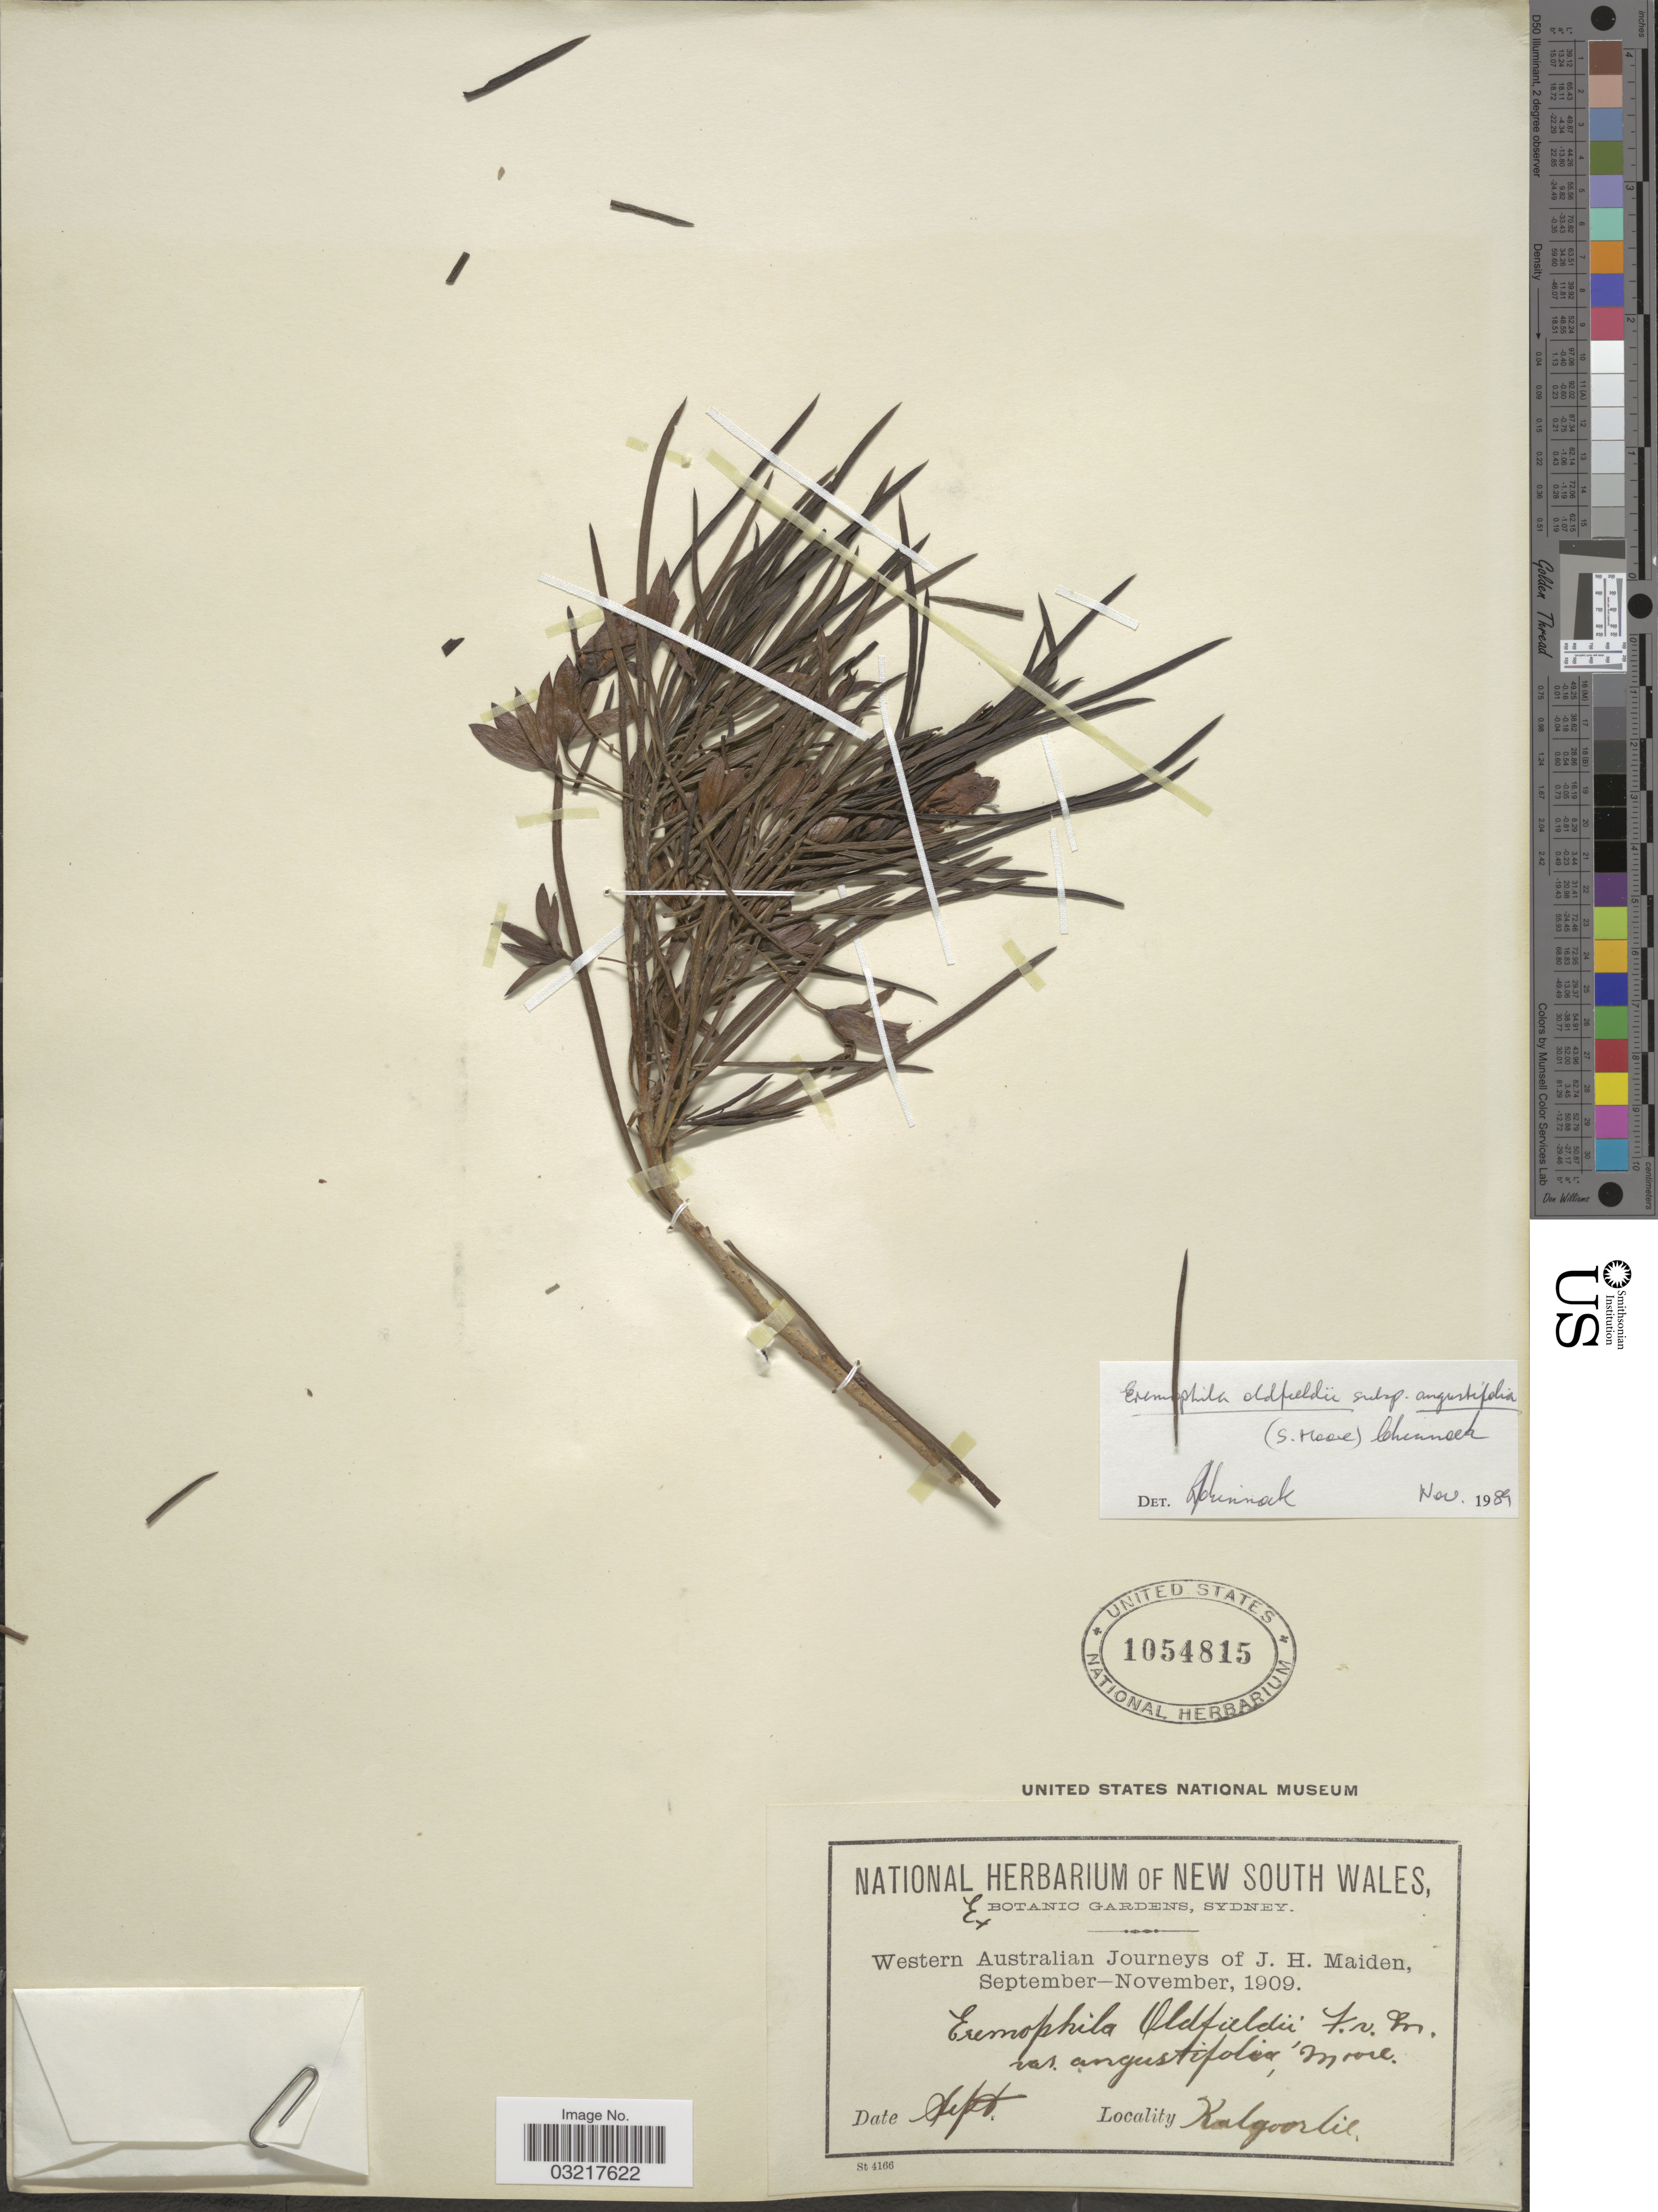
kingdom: Plantae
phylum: Tracheophyta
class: Magnoliopsida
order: Lamiales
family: Scrophulariaceae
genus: Eremophila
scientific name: Eremophila oldfieldii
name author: F. Muell.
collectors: J. Maiden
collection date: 1909-09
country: Australia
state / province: Western Australia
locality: Kalgoorlie.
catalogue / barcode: US 1054815